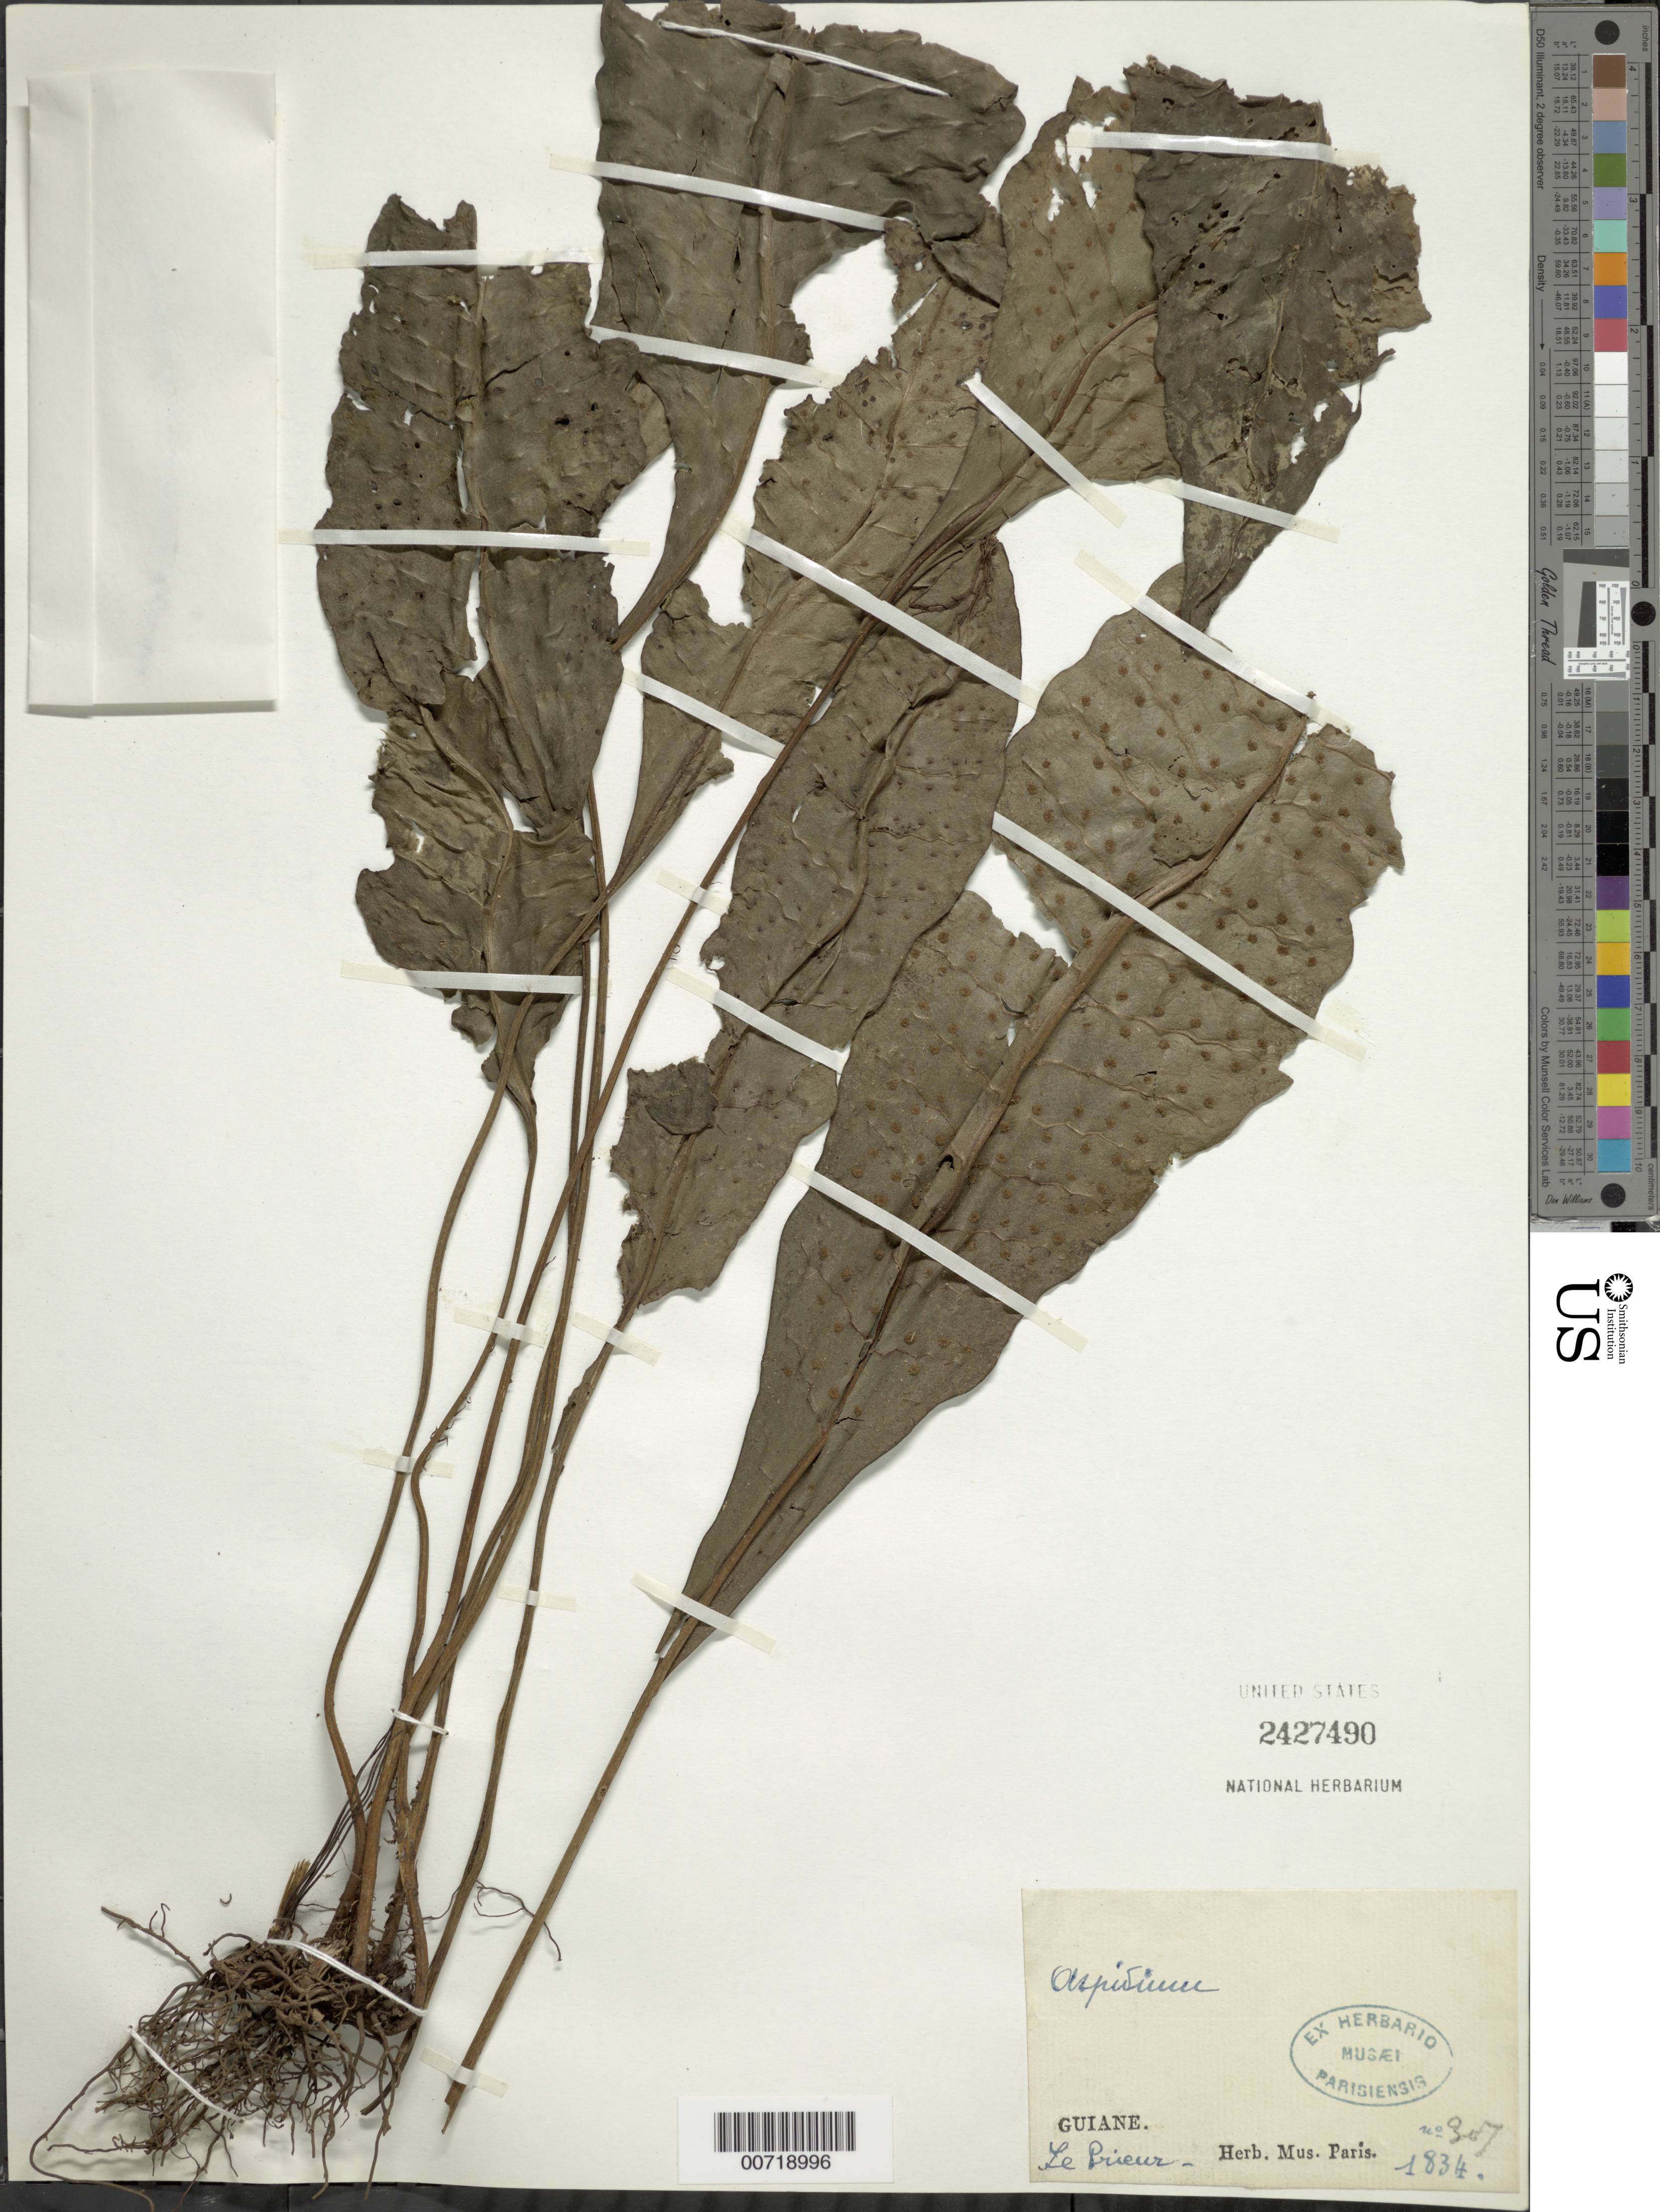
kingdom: Plantae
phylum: Tracheophyta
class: Polypodiopsida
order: Polypodiales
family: Tectariaceae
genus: Tectaria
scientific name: Tectaria plantaginea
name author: (Jacq.) Maxon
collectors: F. M. R. Leprieur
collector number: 307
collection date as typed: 1834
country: French Guiana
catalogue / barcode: US 2427490